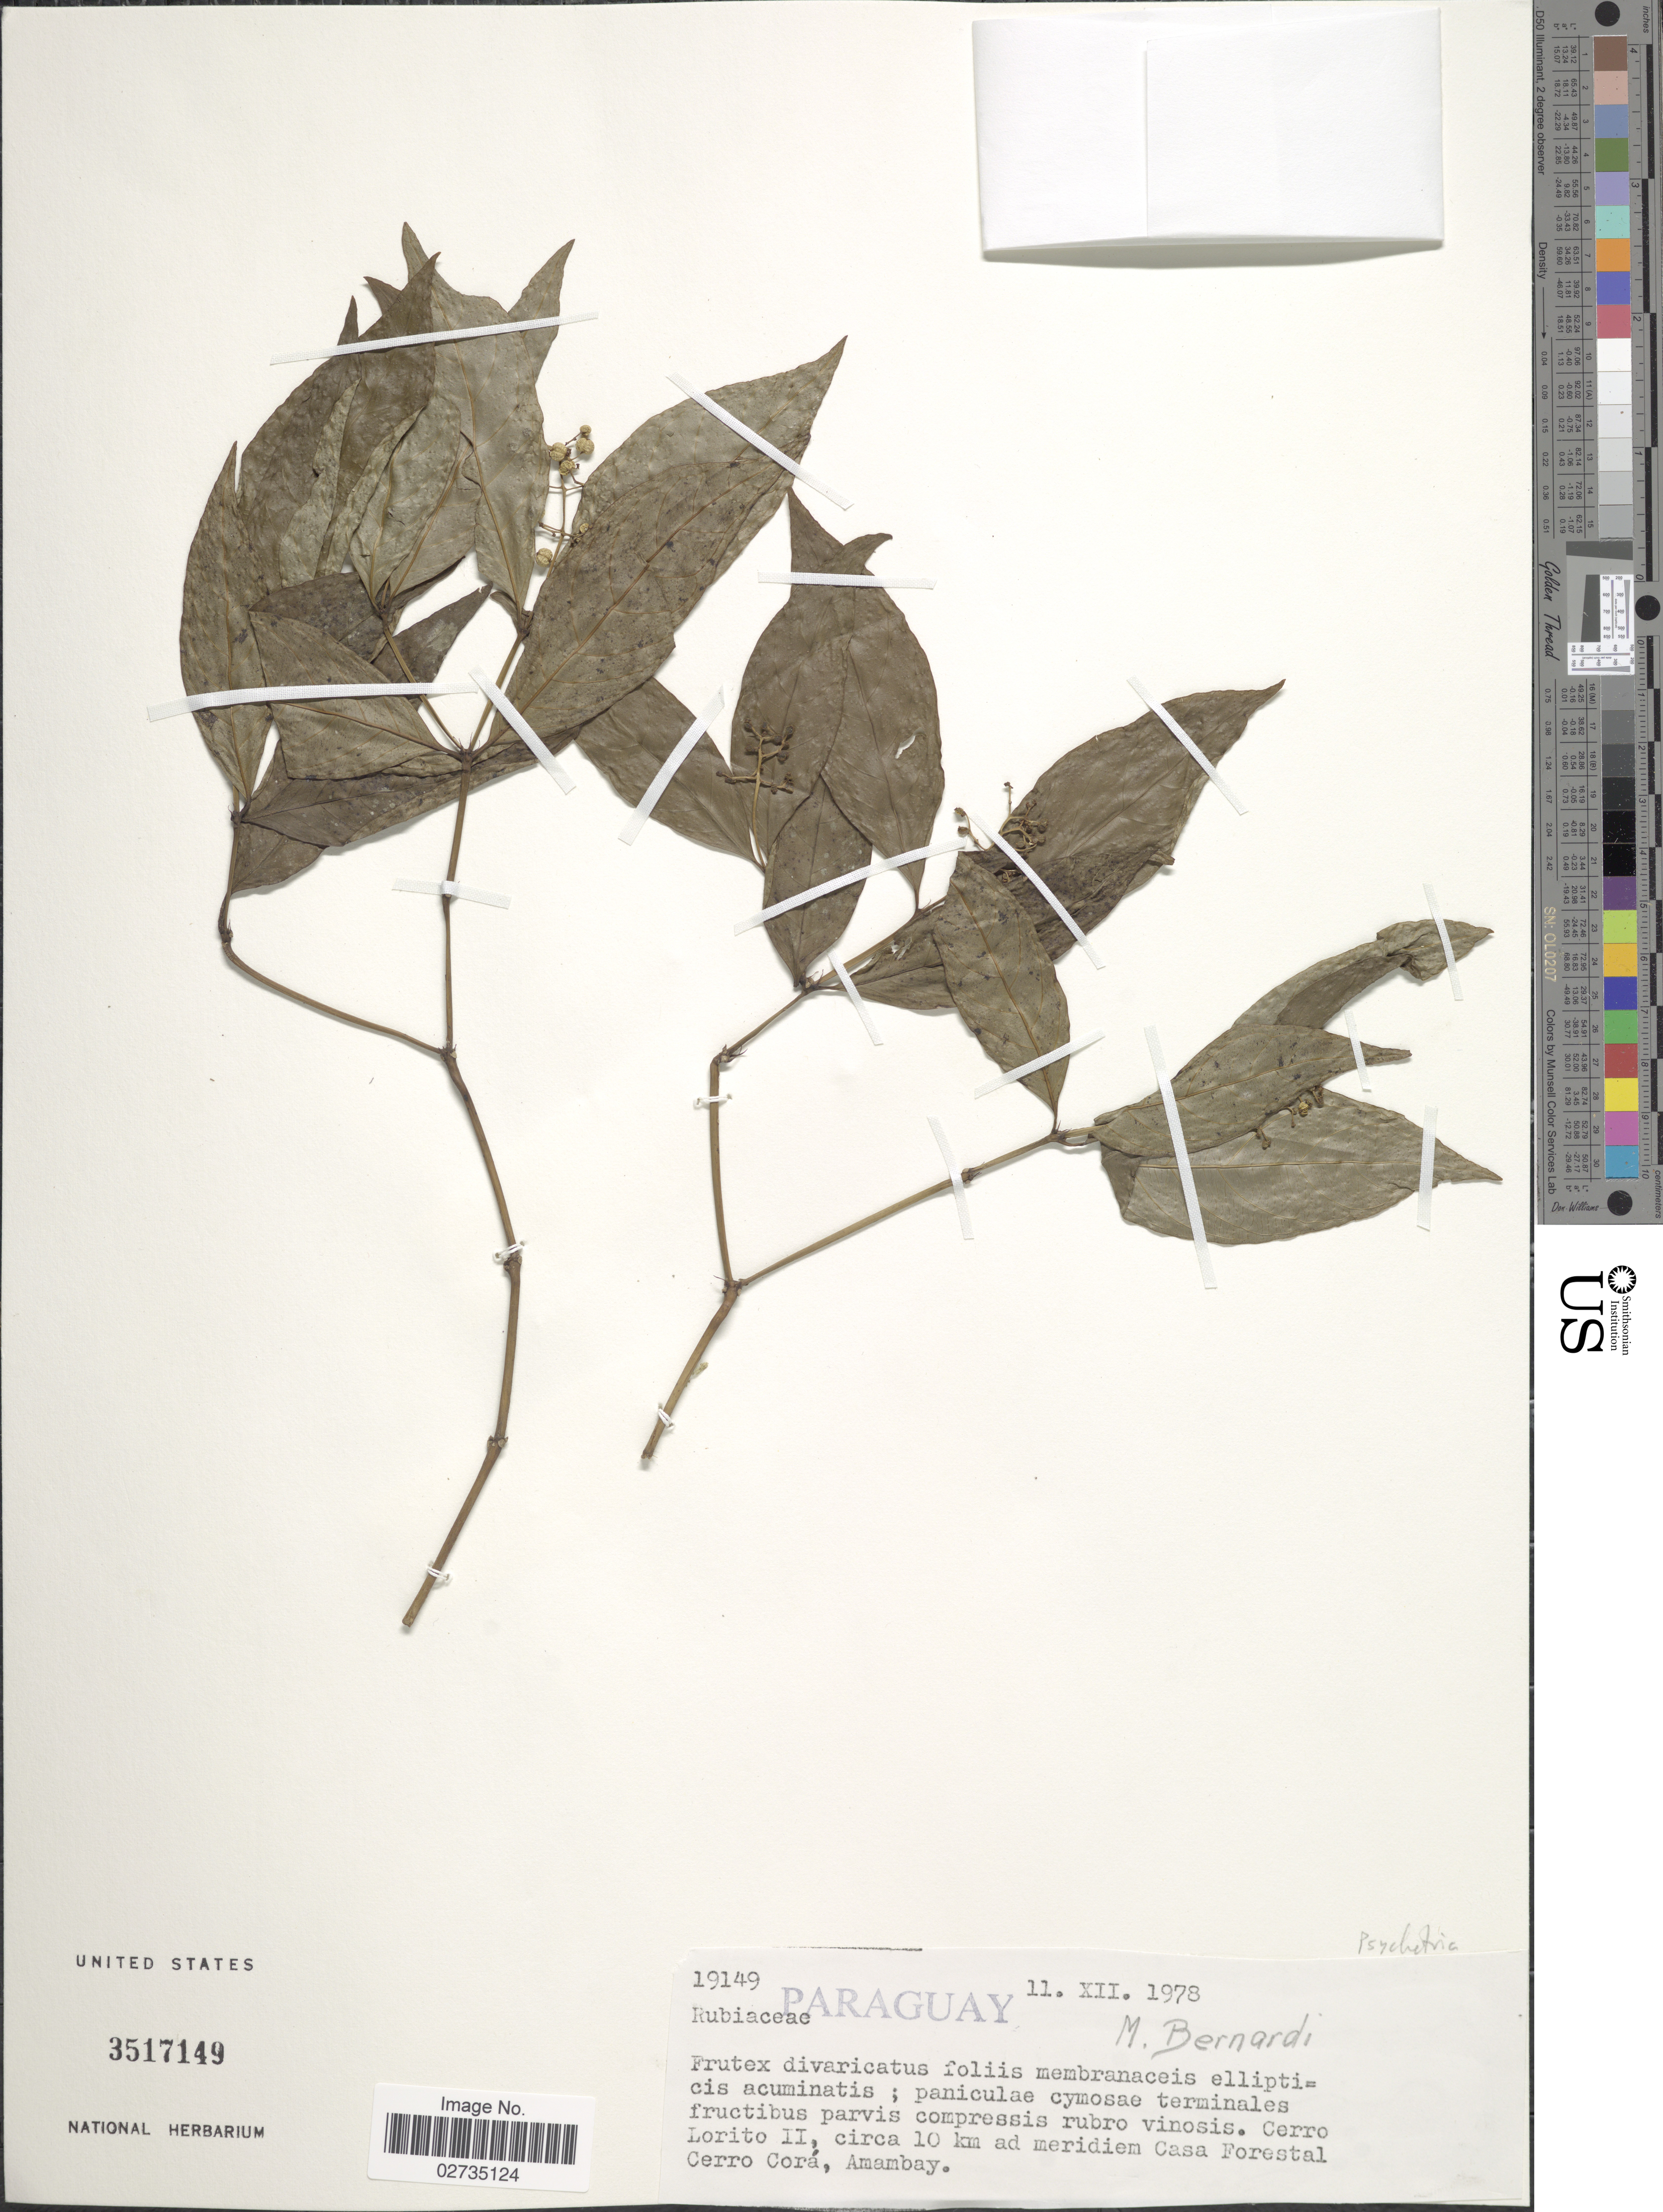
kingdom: Plantae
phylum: Tracheophyta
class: Magnoliopsida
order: Gentianales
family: Rubiaceae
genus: Psychotria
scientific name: Psychotria sp.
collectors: M. Bernardi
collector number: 19149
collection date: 1978-12-11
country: Paraguay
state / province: Amambay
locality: Cerro Lorito II, circa 10 km ad meridiem Casa Forestal Cerro Cora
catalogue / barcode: US 3517149